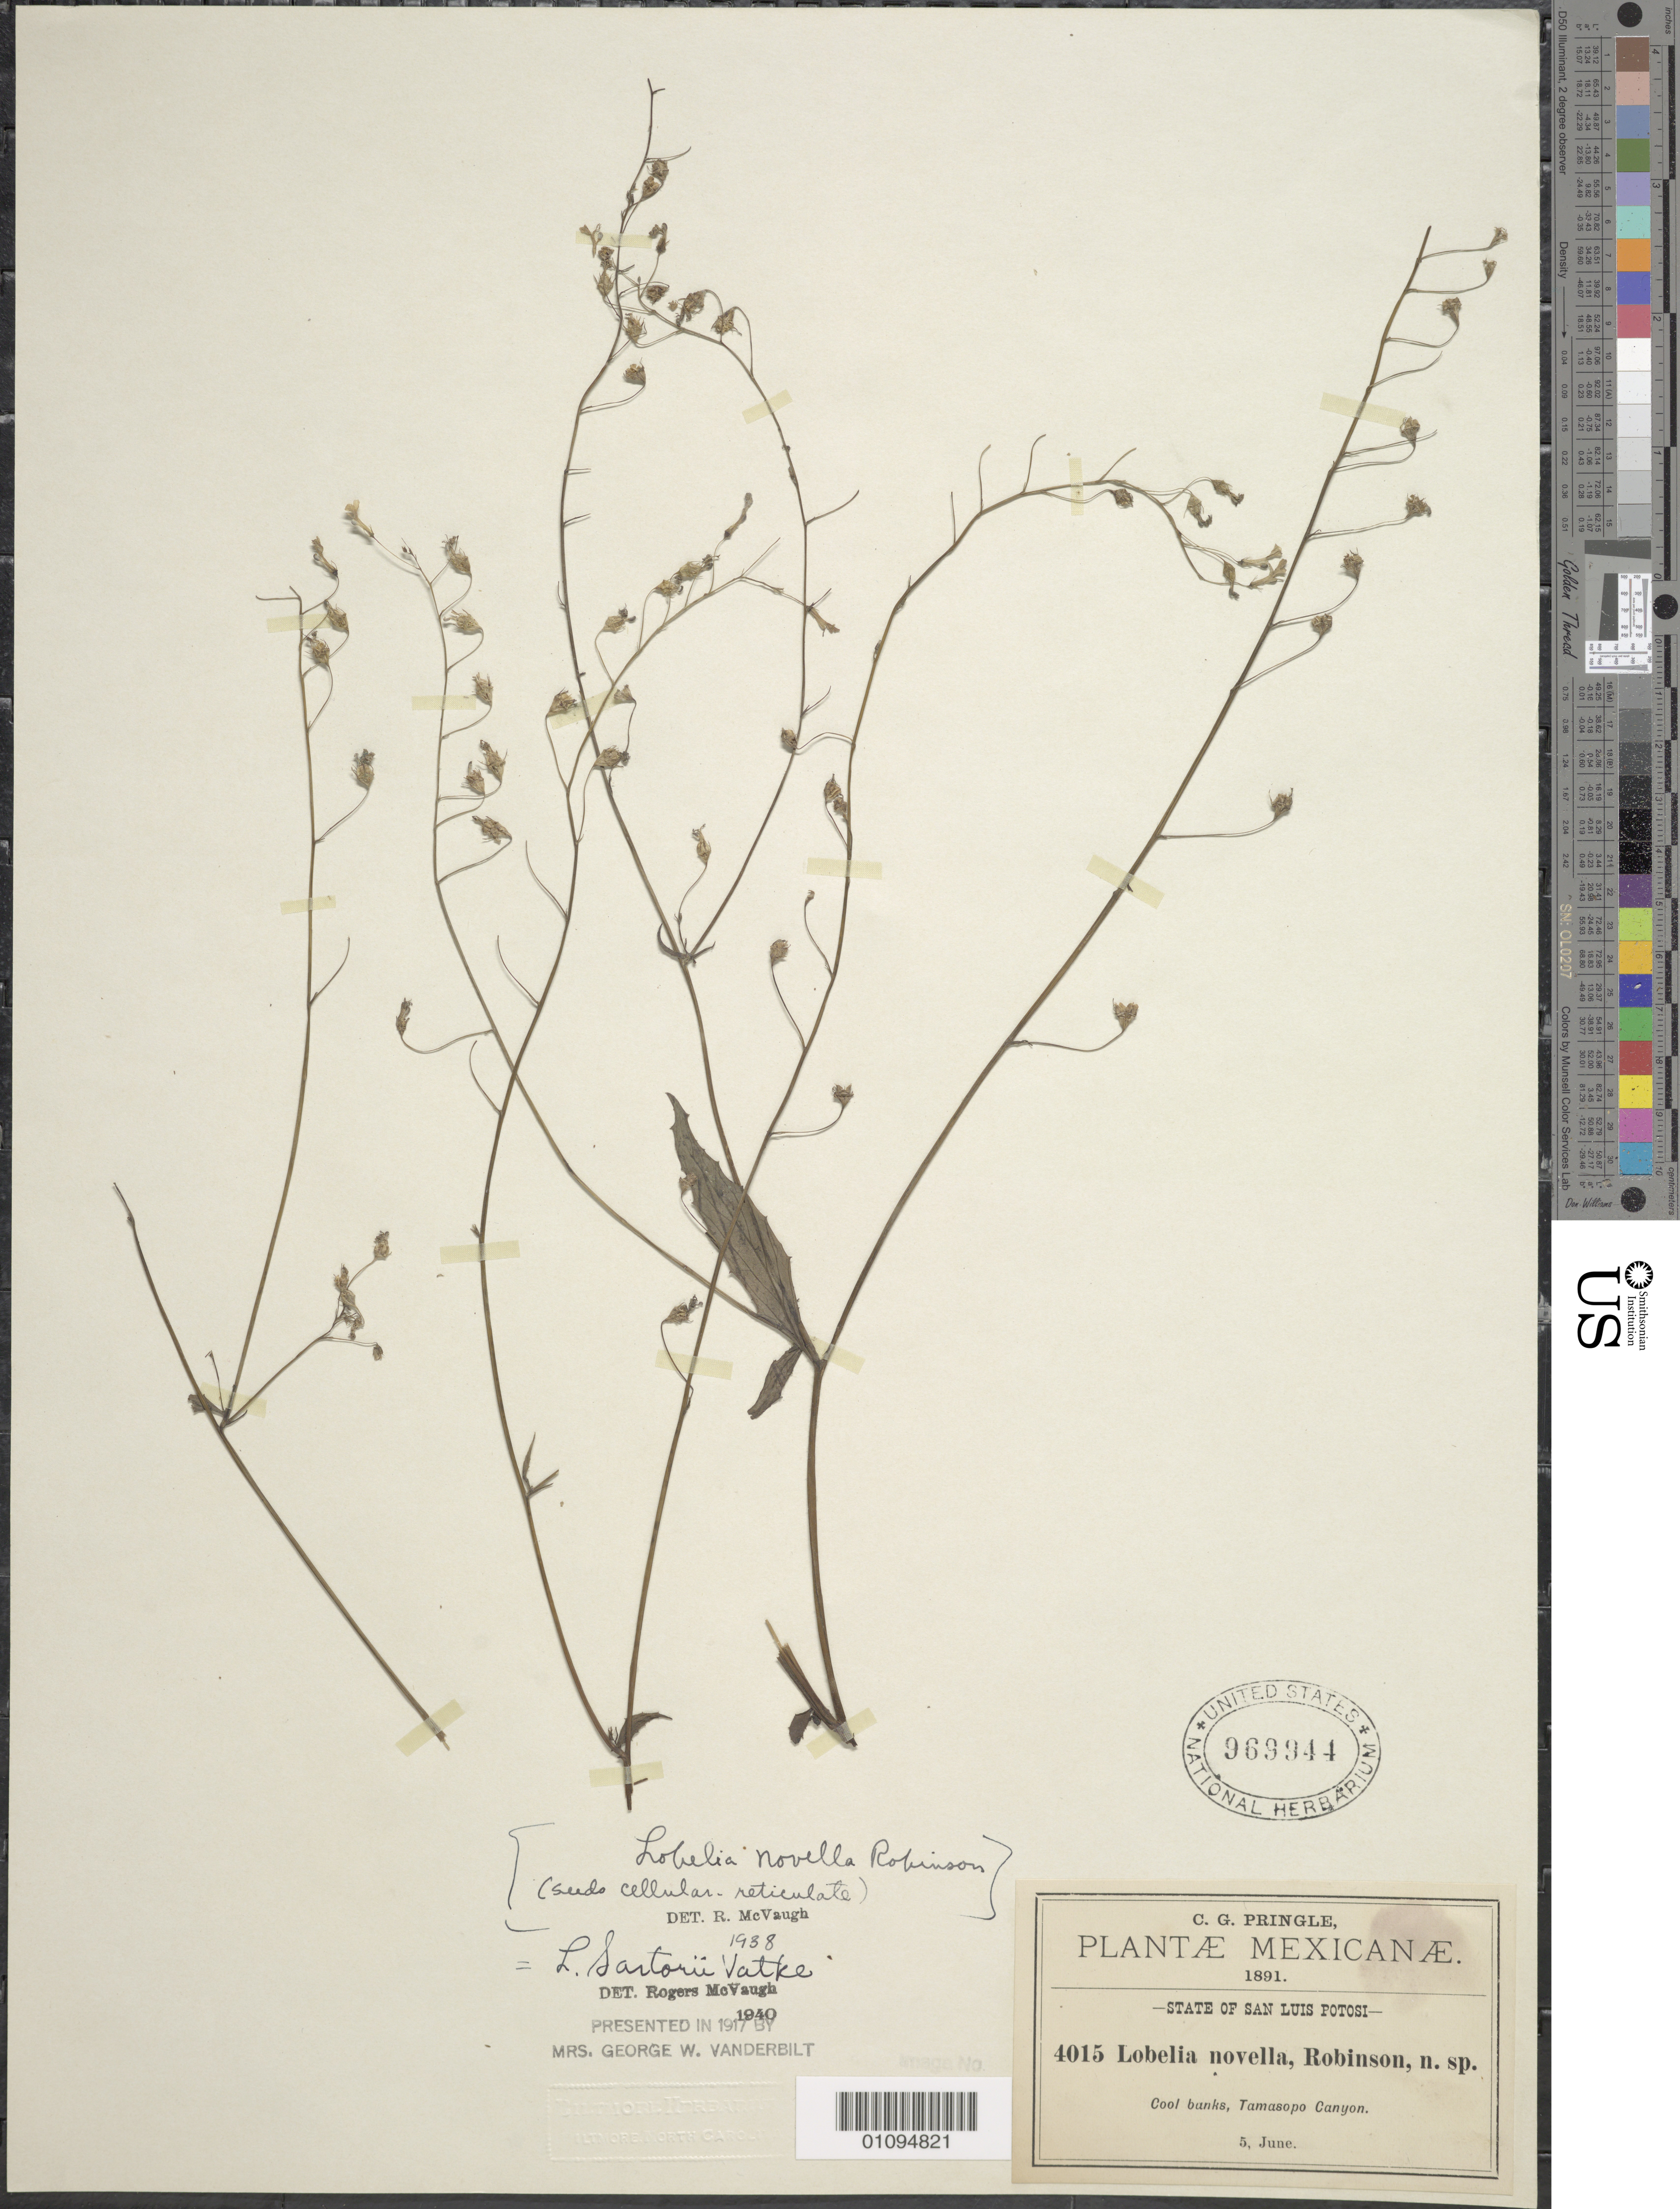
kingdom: Plantae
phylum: Tracheophyta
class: Magnoliopsida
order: Asterales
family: Campanulaceae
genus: Lobelia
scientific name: Lobelia sartorii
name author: Vatke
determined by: McVaugh, R.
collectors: C. G. Pringle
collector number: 4015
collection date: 1891-06-05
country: Mexico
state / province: San Luis Potosí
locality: Tamasopo Canyon.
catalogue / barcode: US 969944